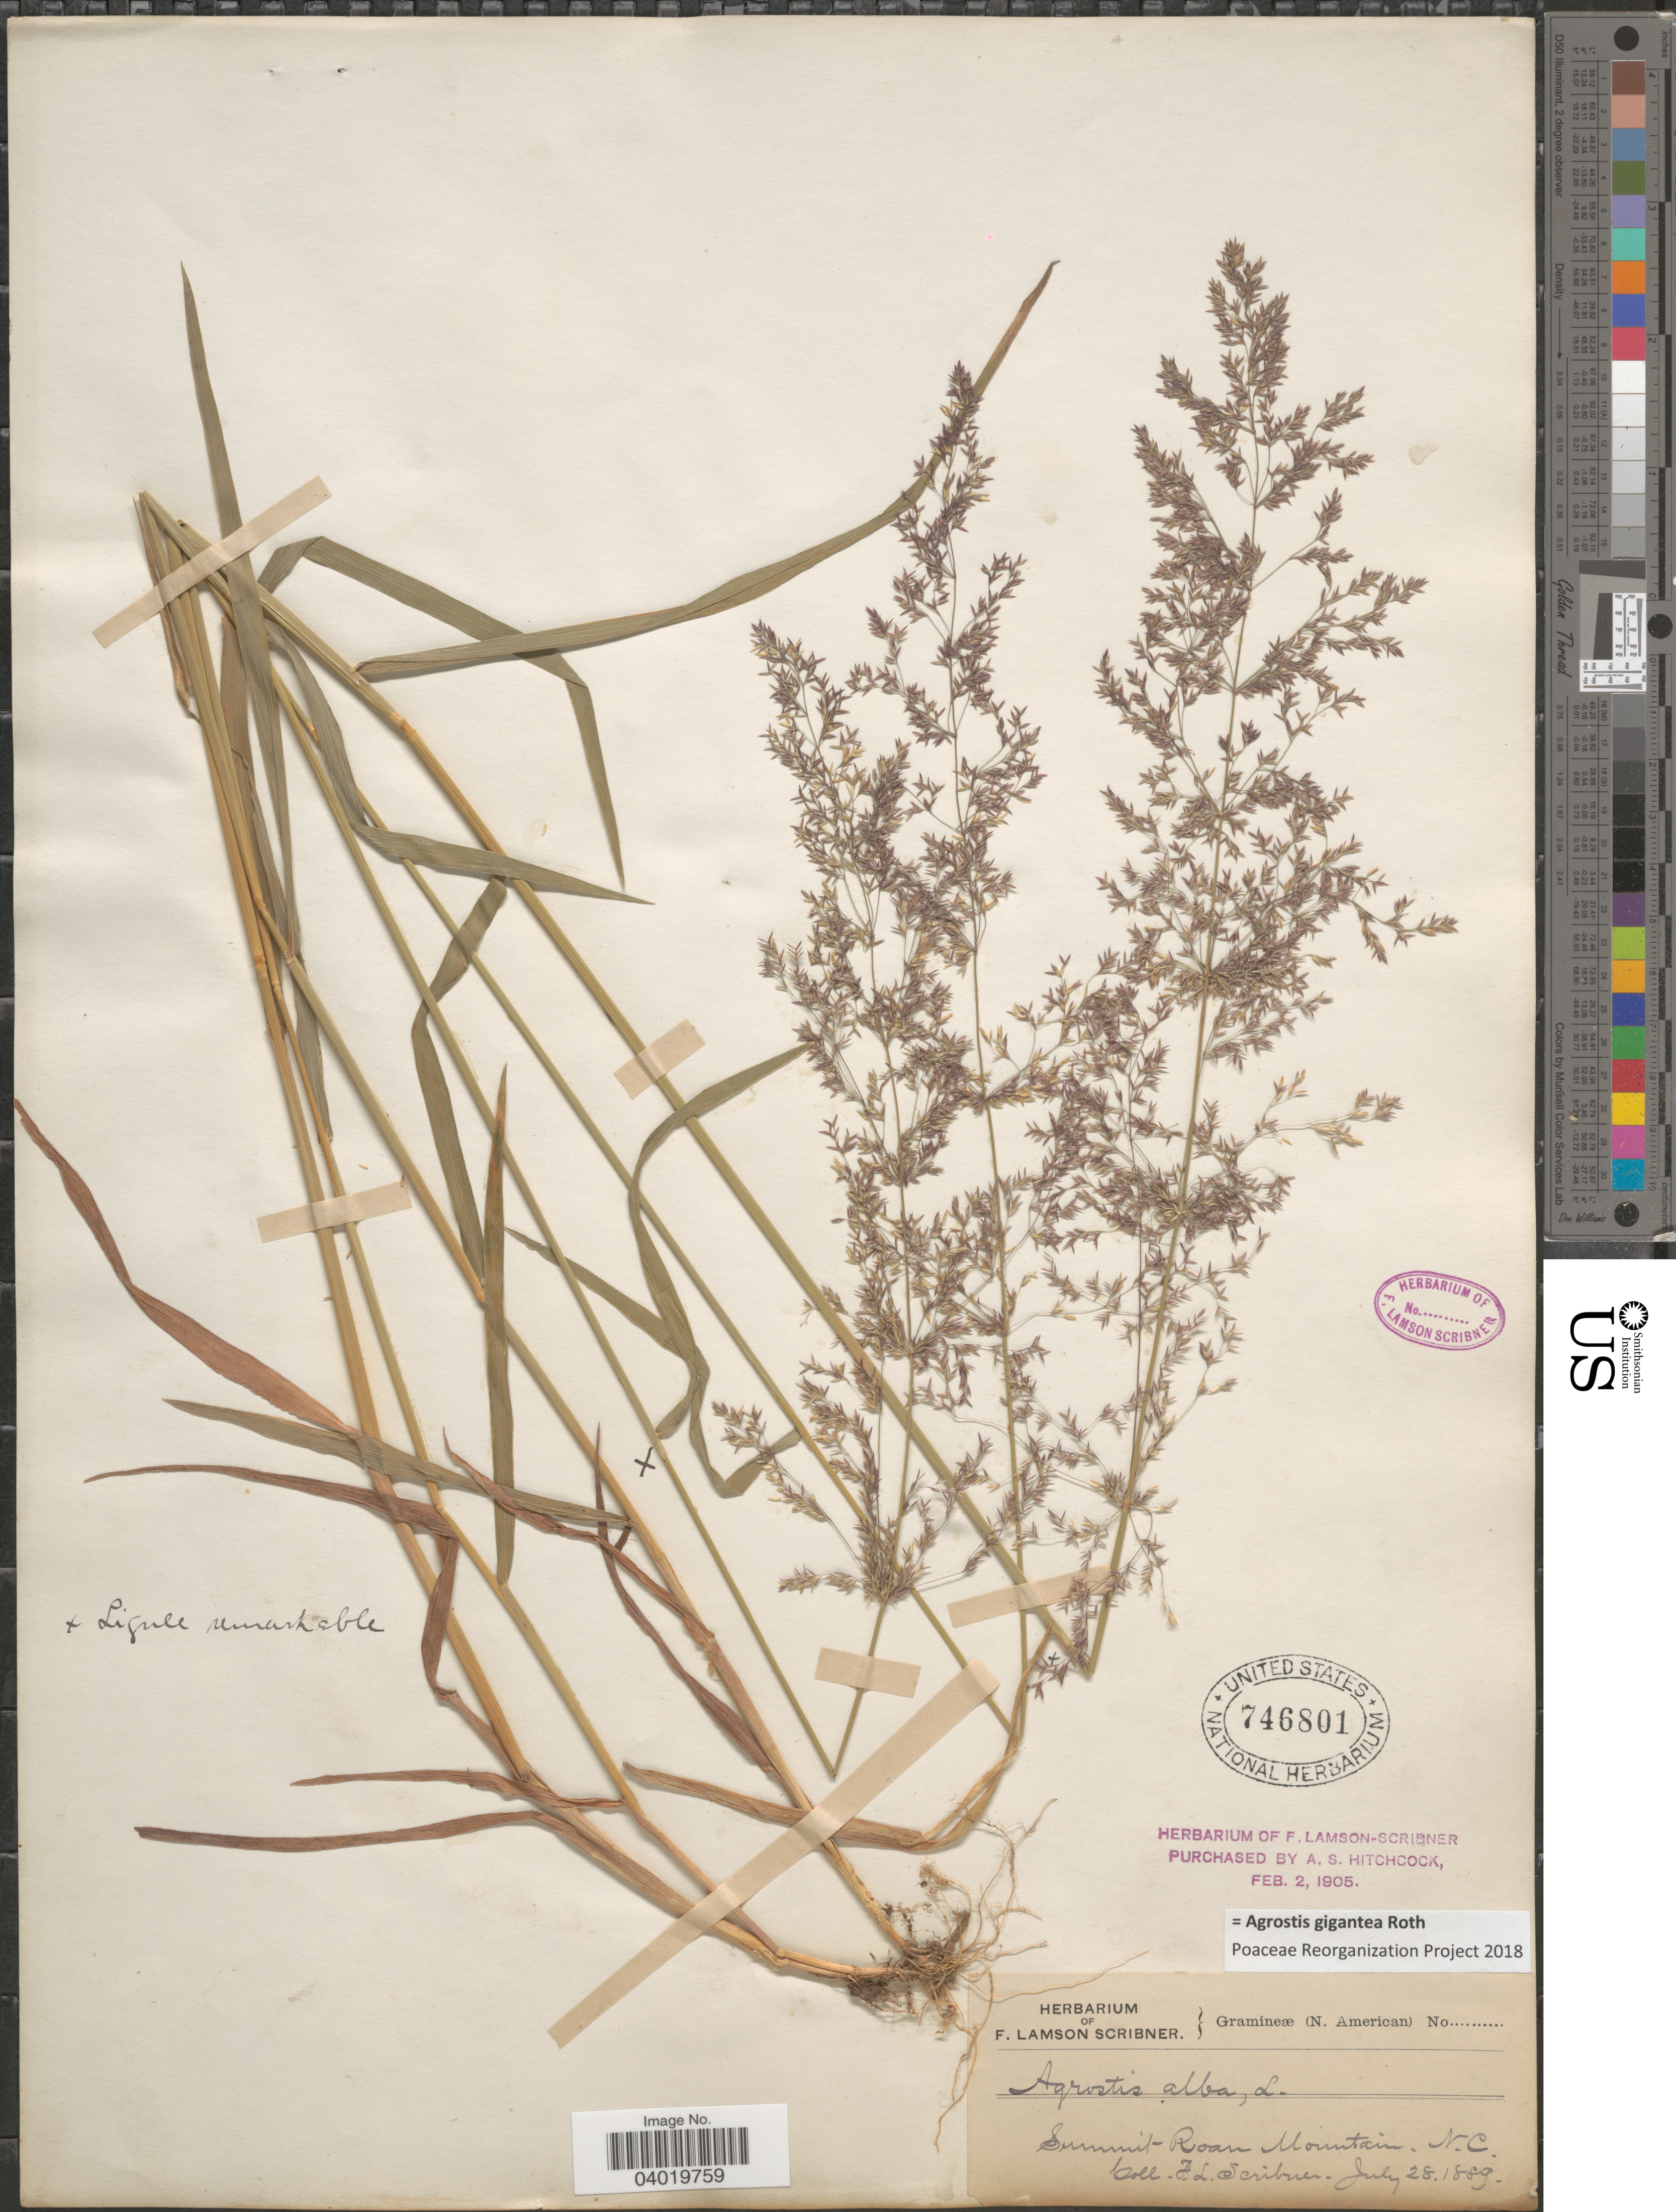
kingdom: Plantae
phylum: Tracheophyta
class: Liliopsida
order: Poales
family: Poaceae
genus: Agrostis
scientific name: Agrostis gigantea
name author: Roth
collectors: F. L. Scribner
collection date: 1889-07-28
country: United States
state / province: North Carolina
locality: Summit Roan Mountain.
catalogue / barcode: US 746801